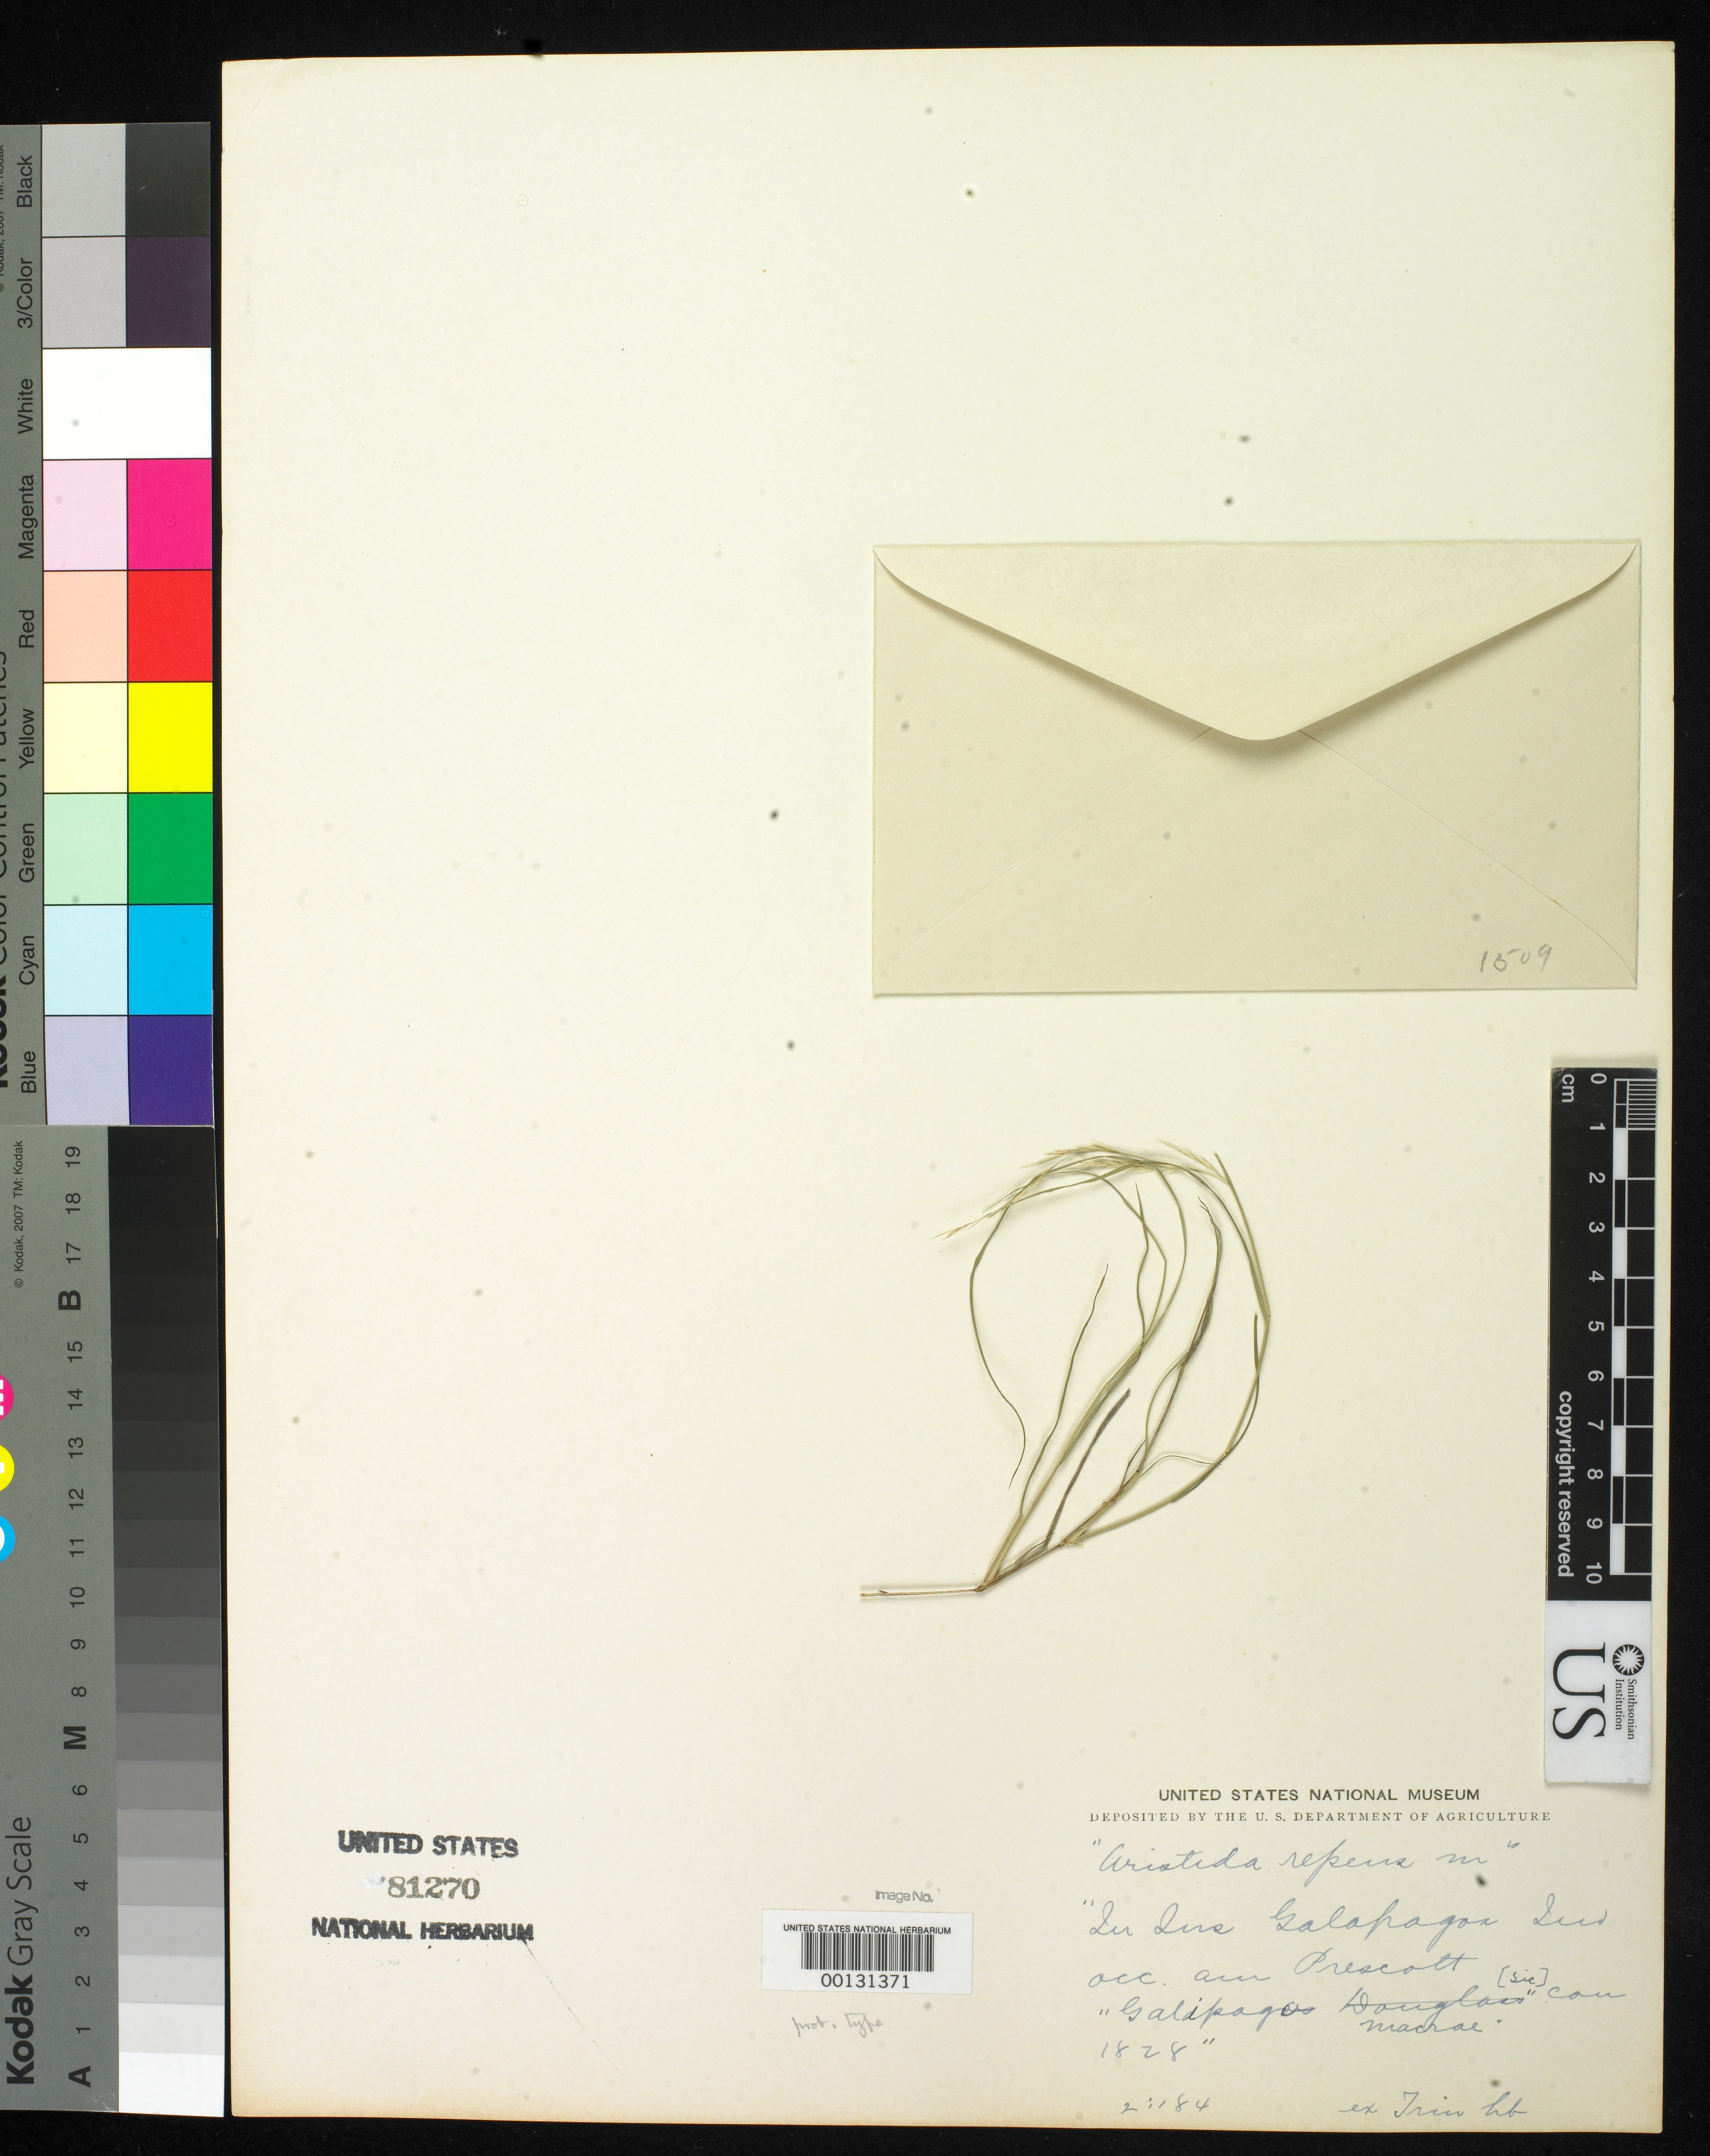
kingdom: Plantae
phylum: Tracheophyta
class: Liliopsida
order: Poales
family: Poaceae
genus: Aristida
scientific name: Aristida repens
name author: Trin.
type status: Type Fragment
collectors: J. Prescott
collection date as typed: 1828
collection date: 1828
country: Ecuador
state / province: Colón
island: Galápagos Is.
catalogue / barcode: US 81270